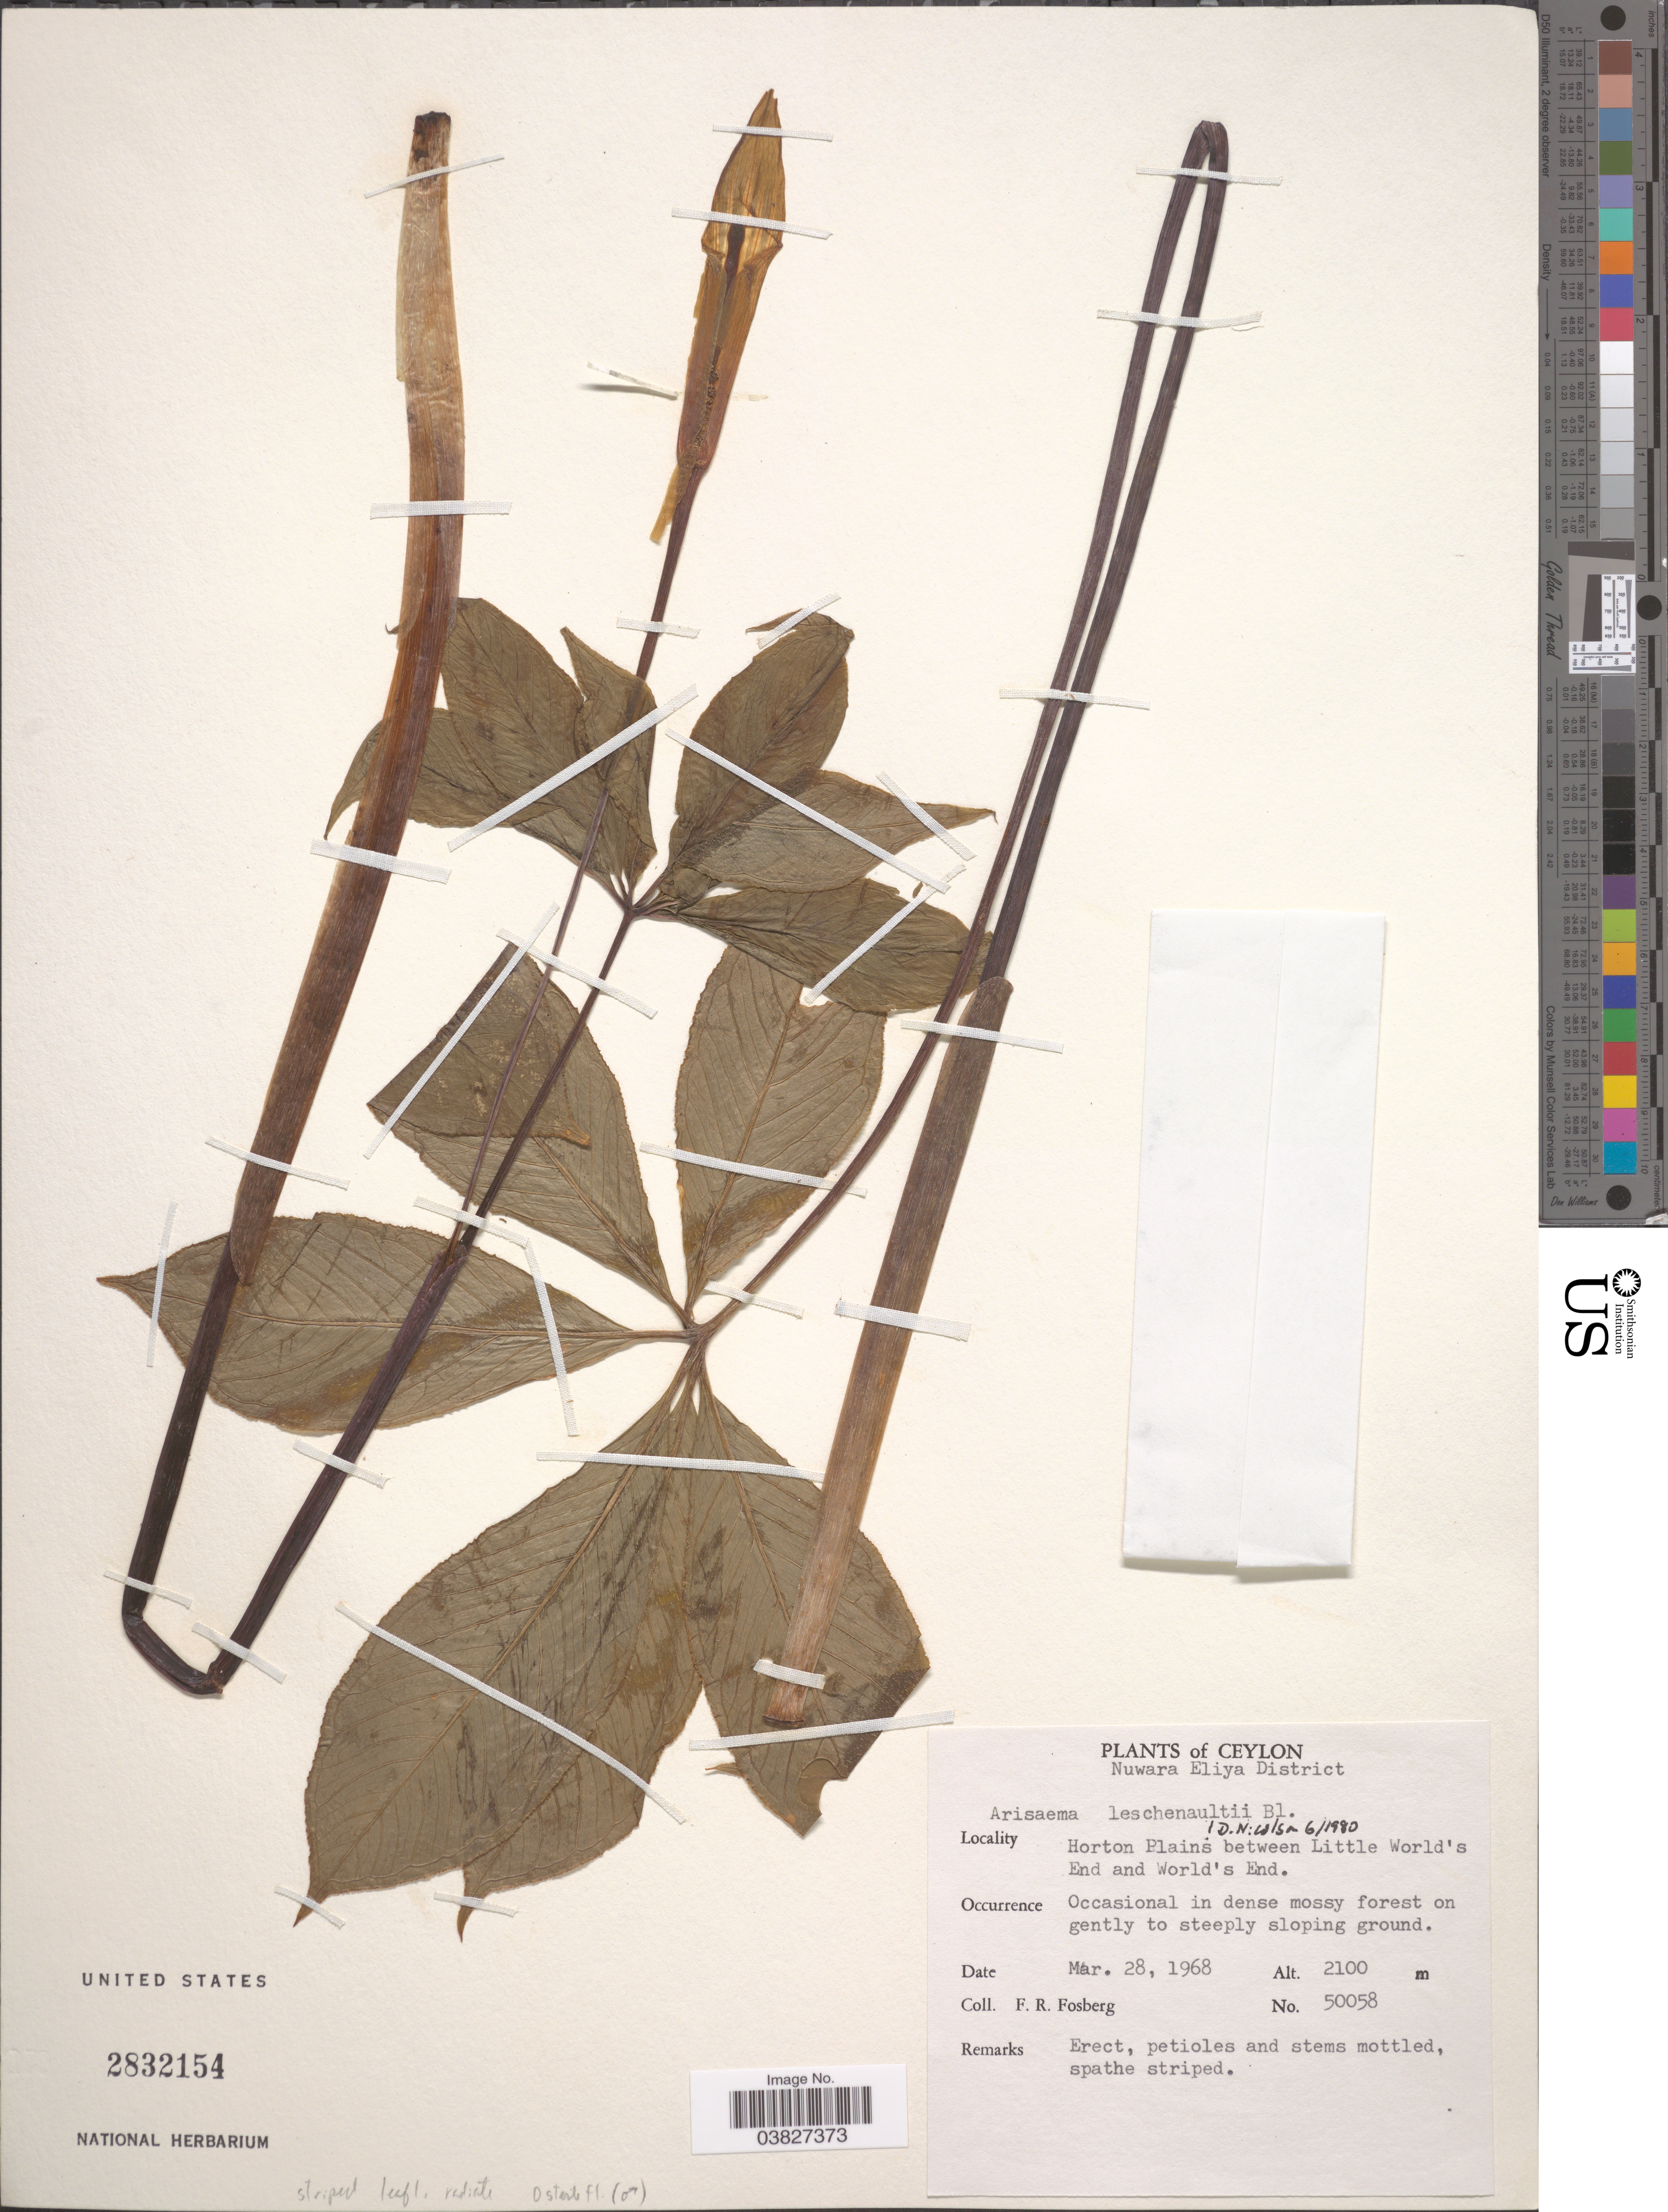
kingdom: Plantae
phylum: Tracheophyta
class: Liliopsida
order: Alismatales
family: Araceae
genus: Arisaema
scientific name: Arisaema leschenaultii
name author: Blume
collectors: F. R. Fosberg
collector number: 50058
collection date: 1968-03-28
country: Sri Lanka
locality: Ceylon. Nuwara Eliya District. Horton Plains between Little World's End and World's End.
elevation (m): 2100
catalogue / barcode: US 2832154